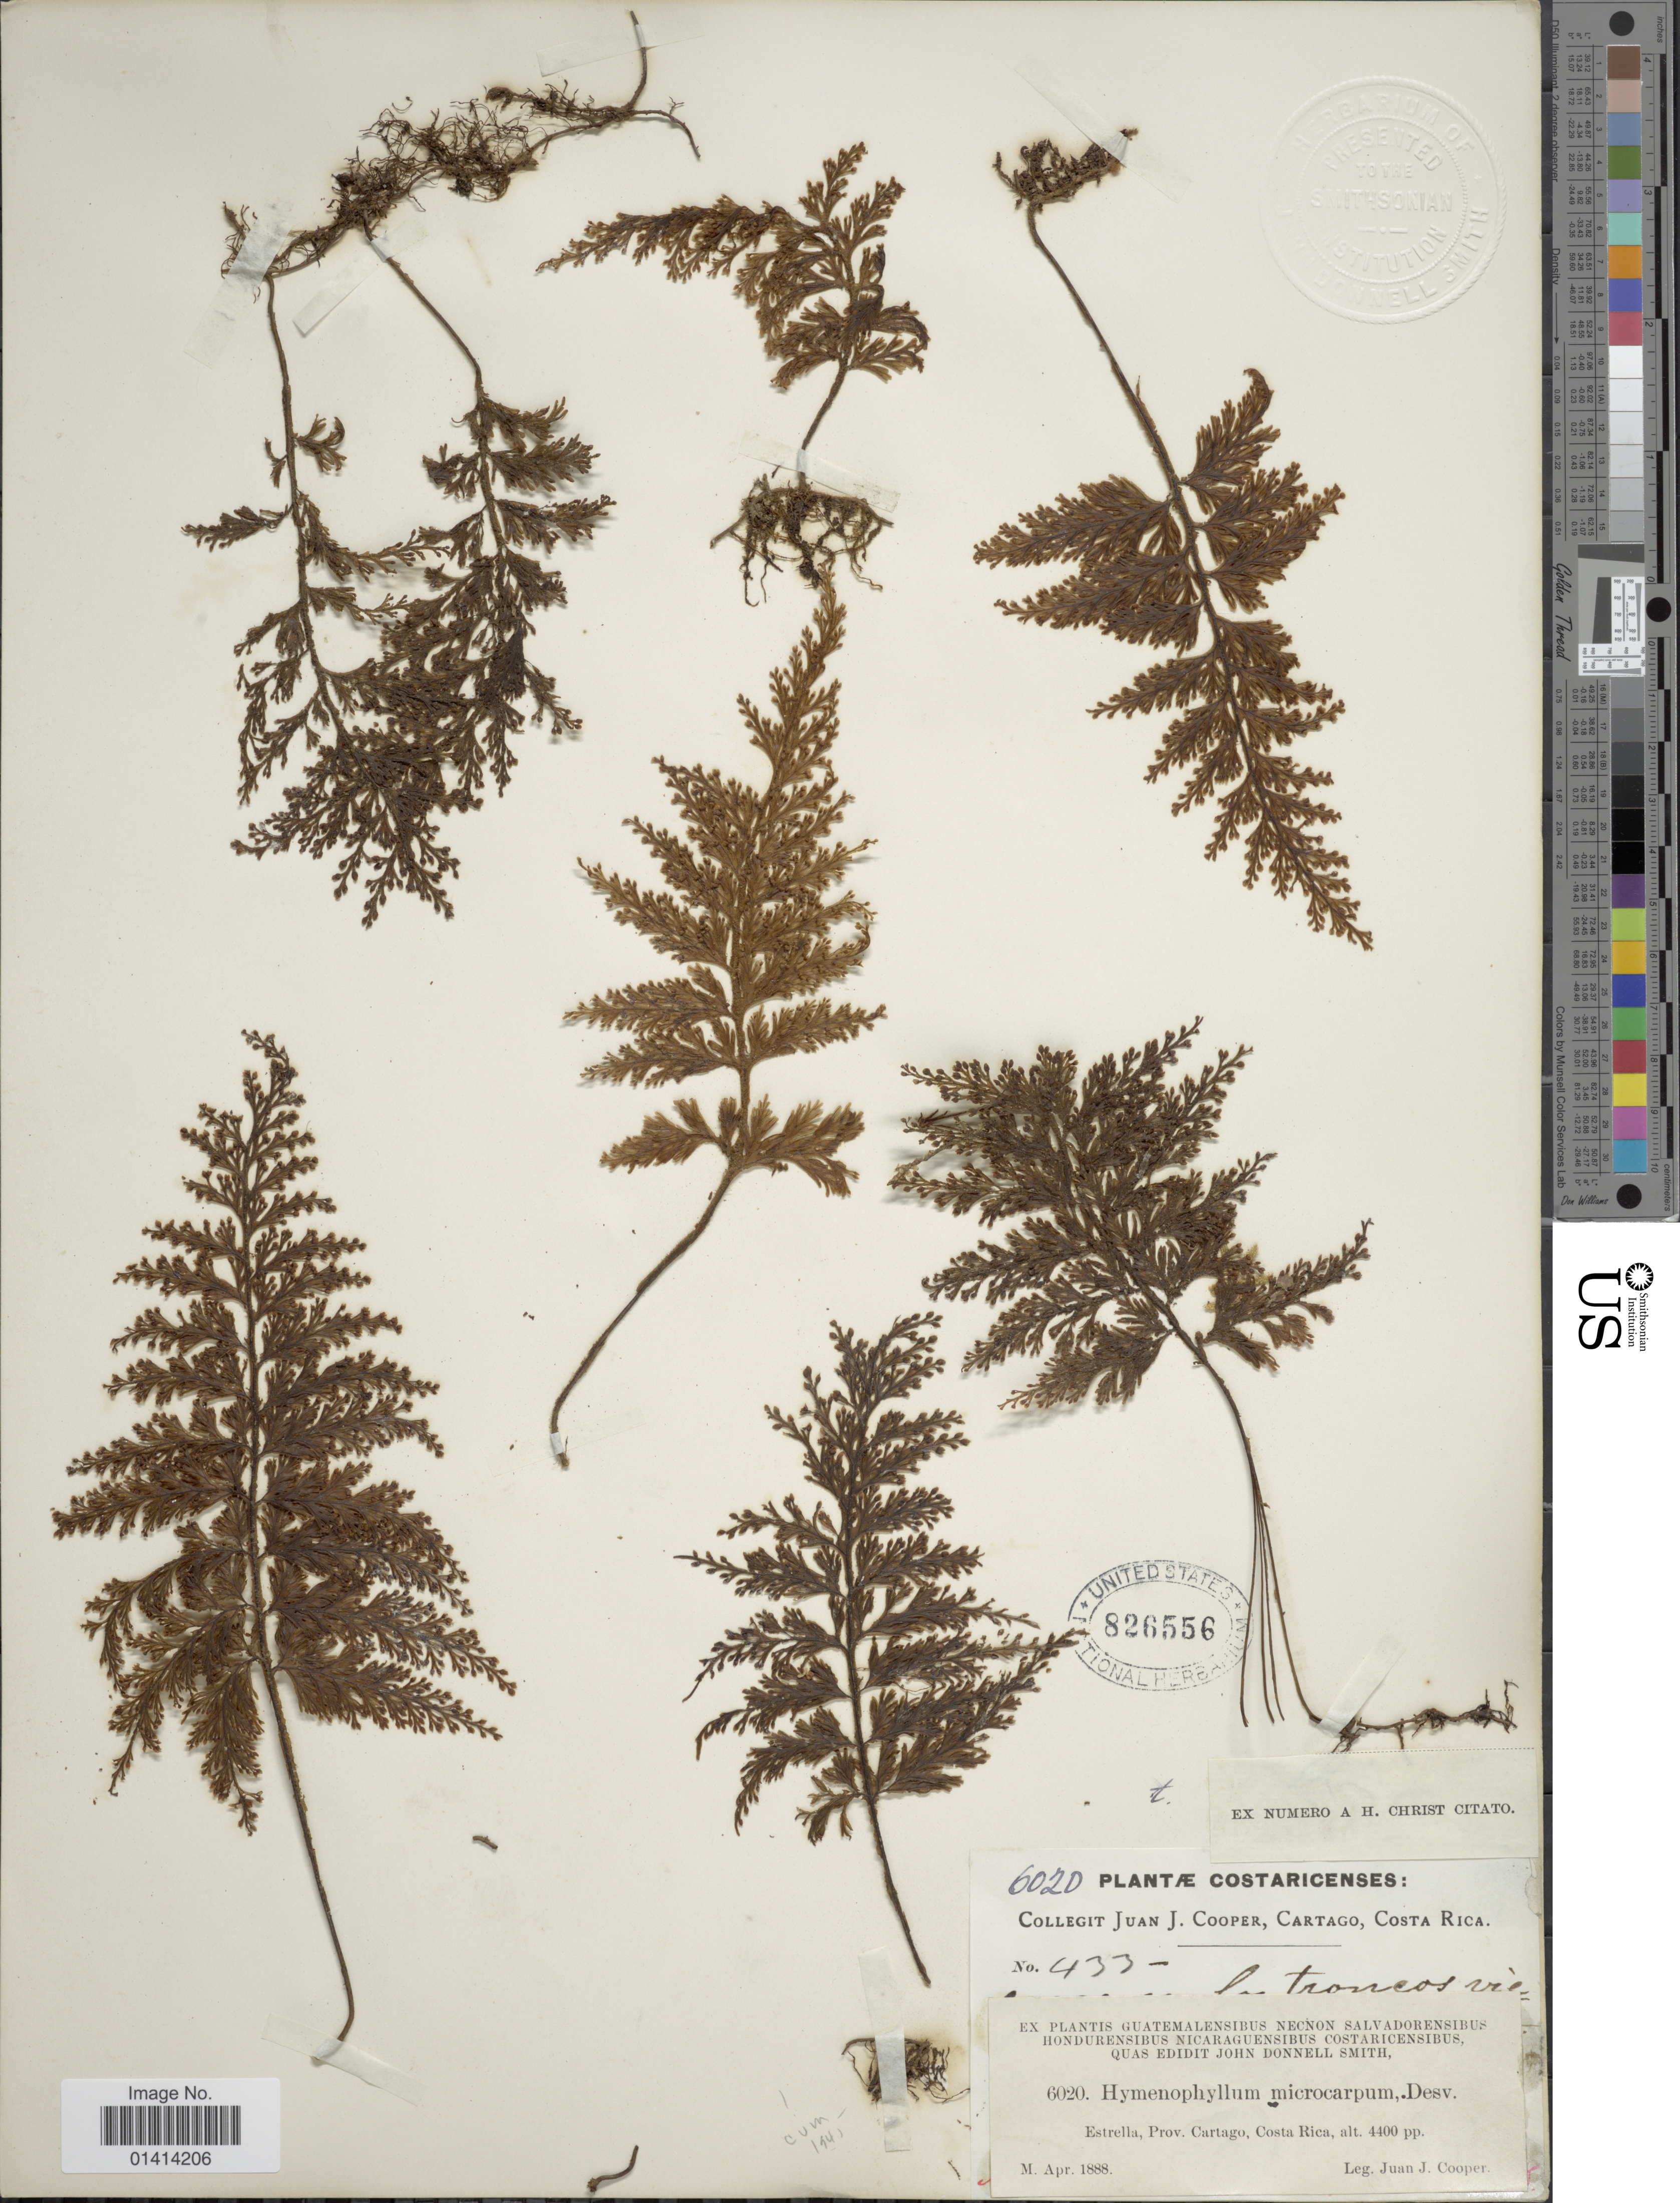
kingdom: Plantae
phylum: Tracheophyta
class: Polypodiopsida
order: Hymenophyllales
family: Hymenophyllaceae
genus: Hymenophyllum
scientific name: Hymenophyllum microcarpum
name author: (Desv.) Lellinger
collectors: J. J. Cooper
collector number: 6020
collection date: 1888-04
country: Costa Rica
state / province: Cartago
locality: Estrella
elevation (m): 1341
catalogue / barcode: US 826556